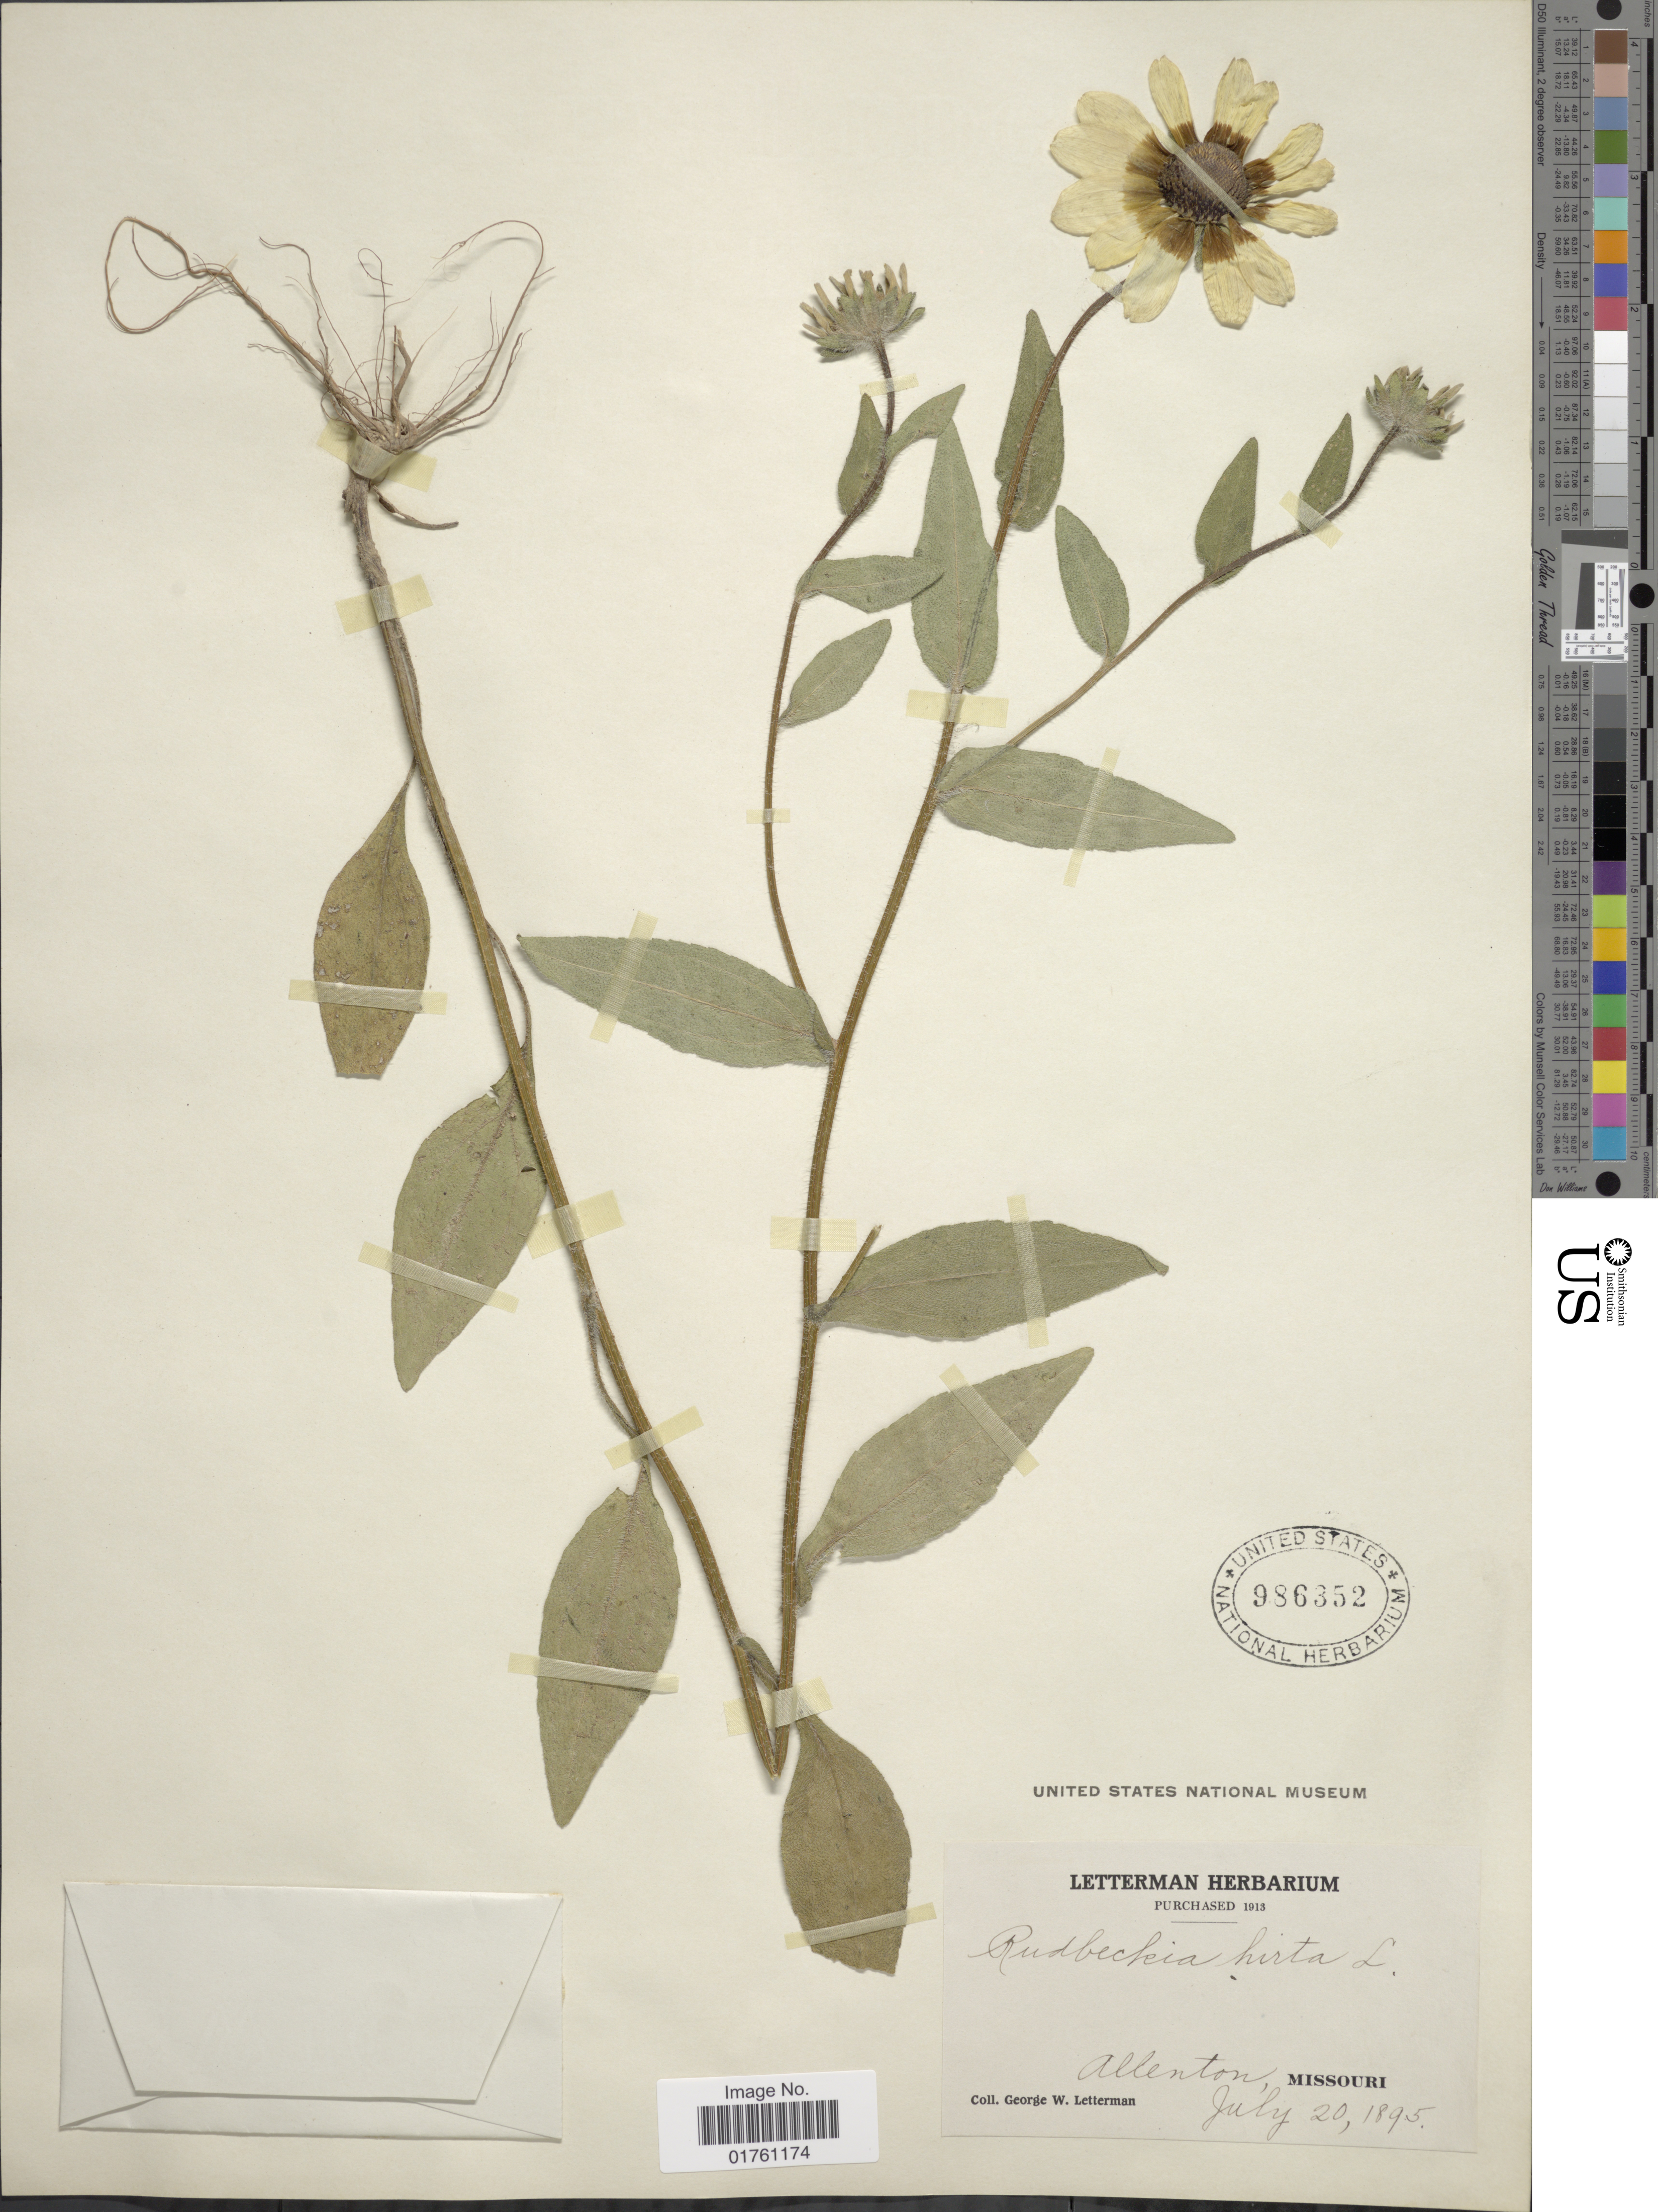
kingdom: Plantae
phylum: Tracheophyta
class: Magnoliopsida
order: Asterales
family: Asteraceae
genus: Rudbeckia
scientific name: Rudbeckia hirta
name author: L.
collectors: G. W. Letterman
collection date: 1895-07-20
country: United States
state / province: Missouri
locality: Allenton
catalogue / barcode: US 986352